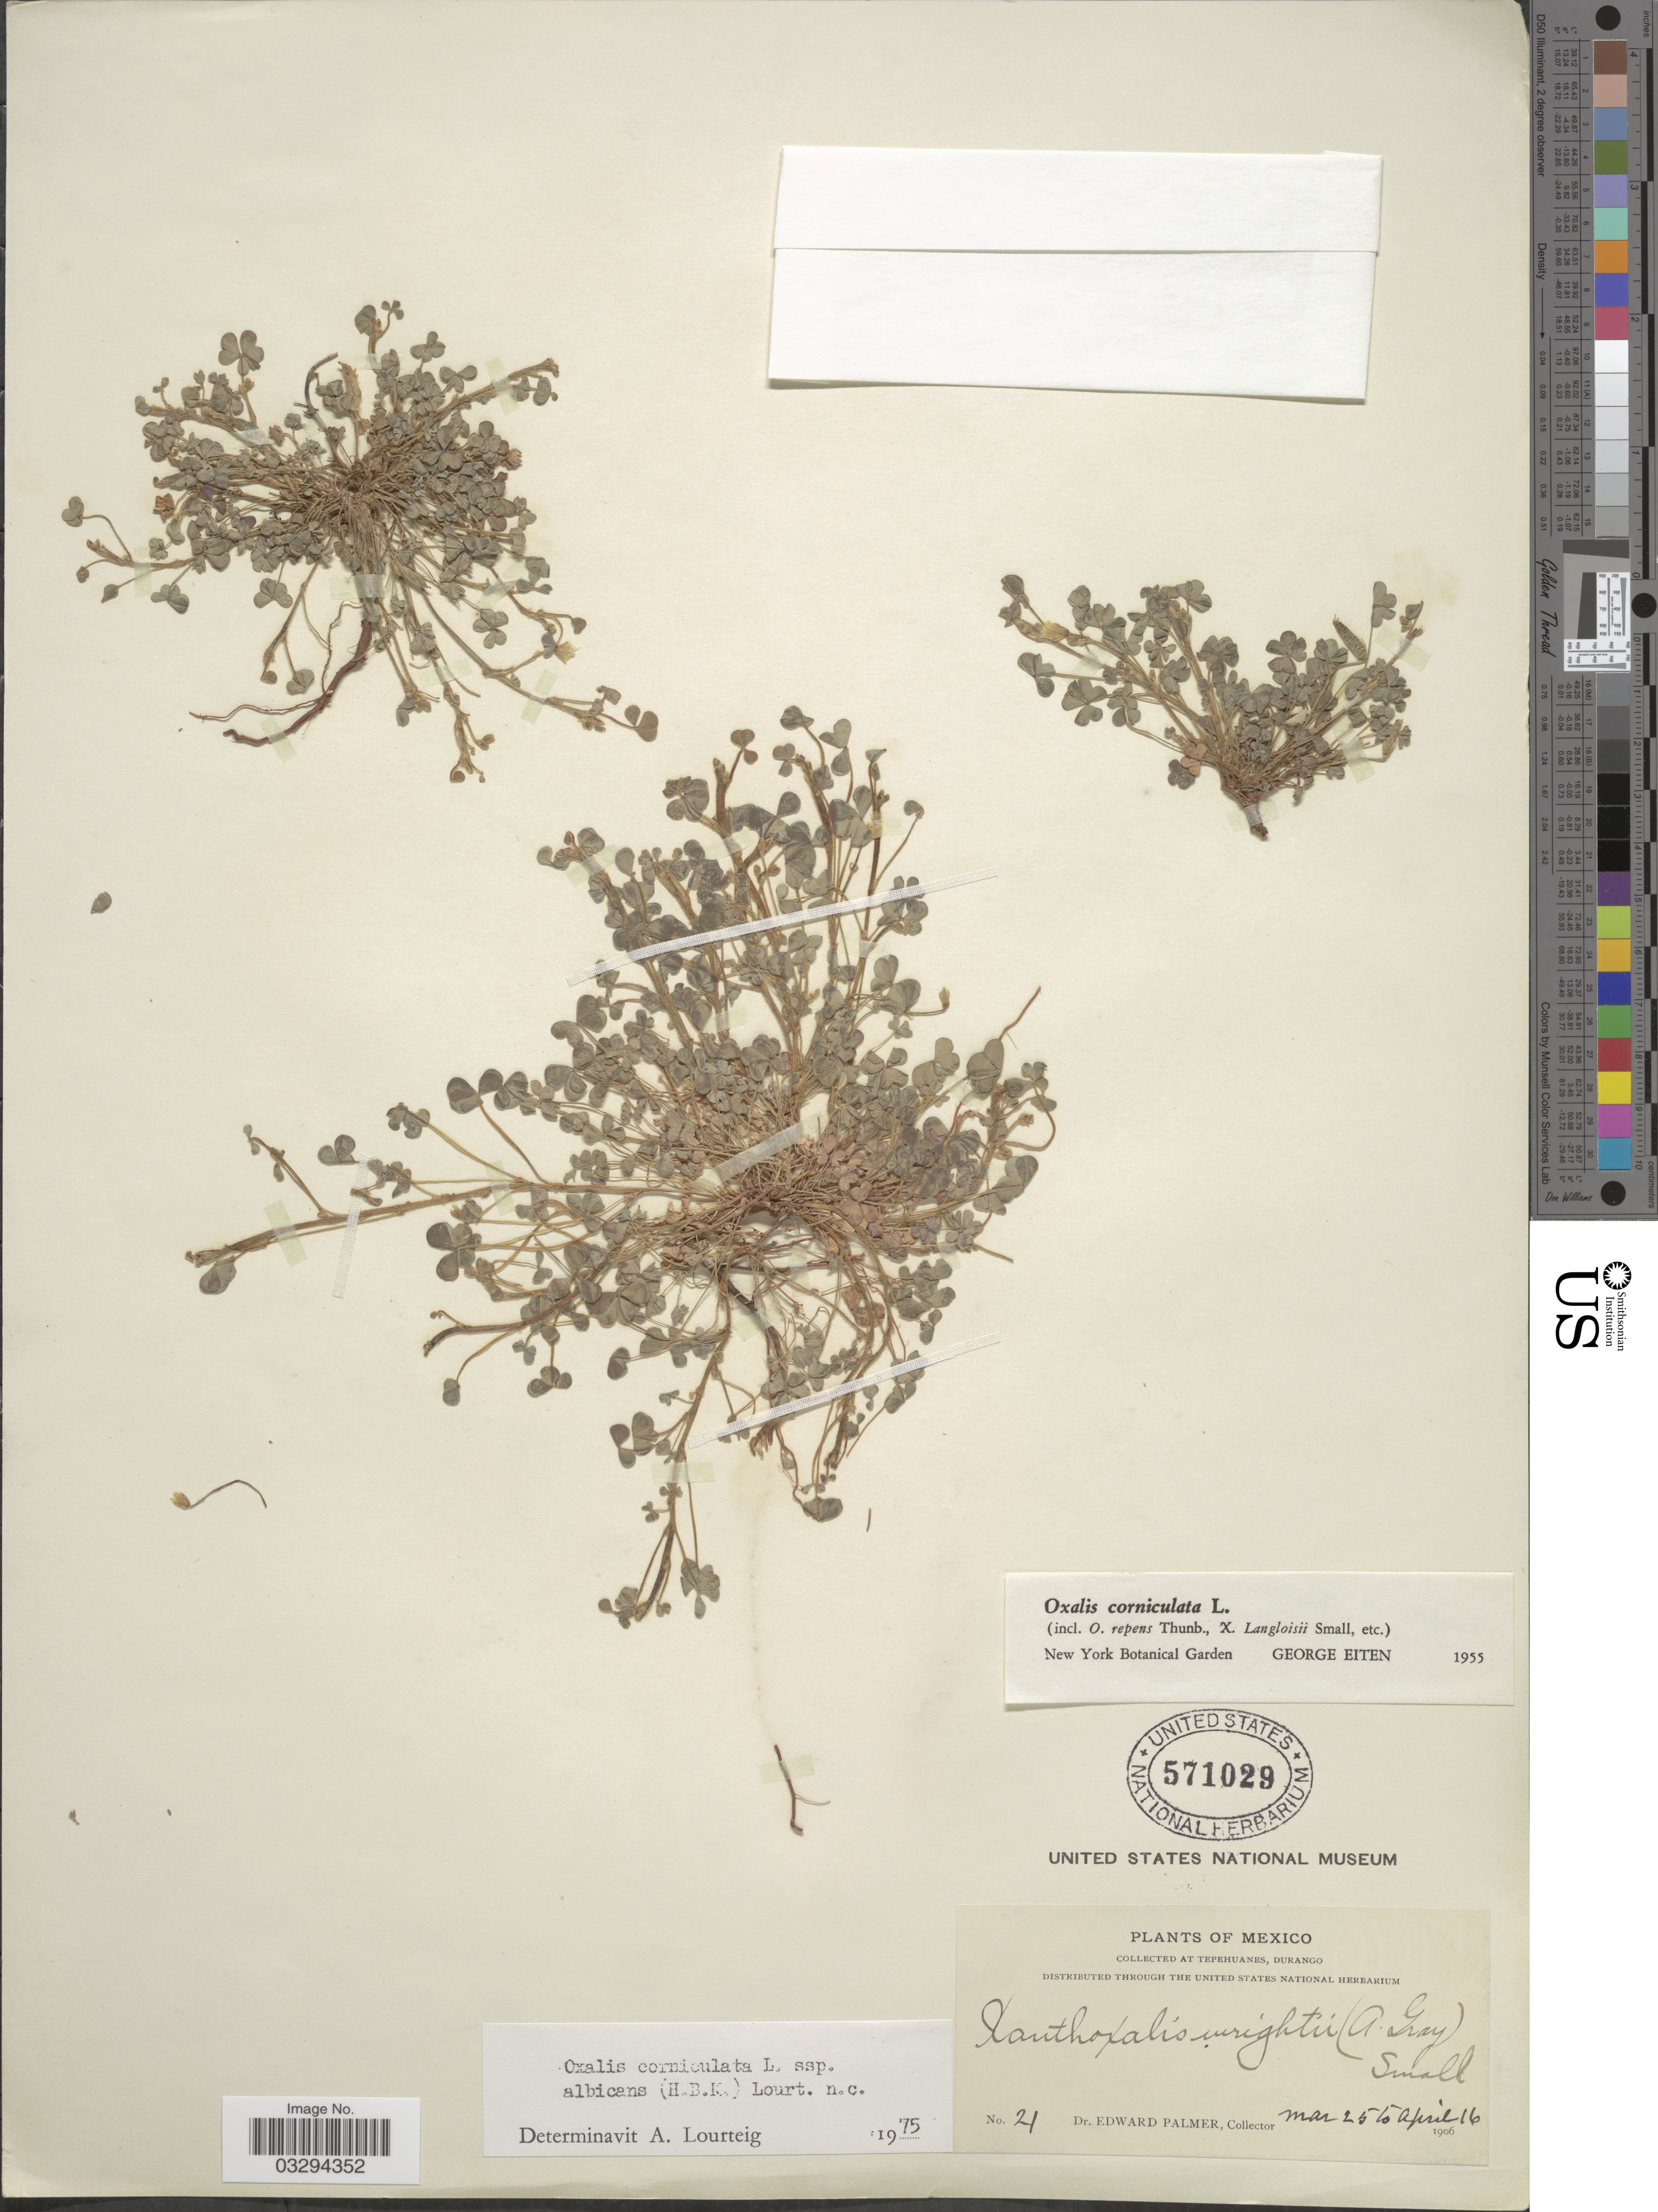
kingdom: Plantae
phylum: Tracheophyta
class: Magnoliopsida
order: Oxalidales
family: Oxalidaceae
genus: Oxalis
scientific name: Oxalis corniculata subsp. albicans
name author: (Kunth) Lourteig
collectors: E. Palmer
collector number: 21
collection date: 1906-03-25/1906-04-16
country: Mexico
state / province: Durango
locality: At Tepehuanes.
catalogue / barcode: US 571029